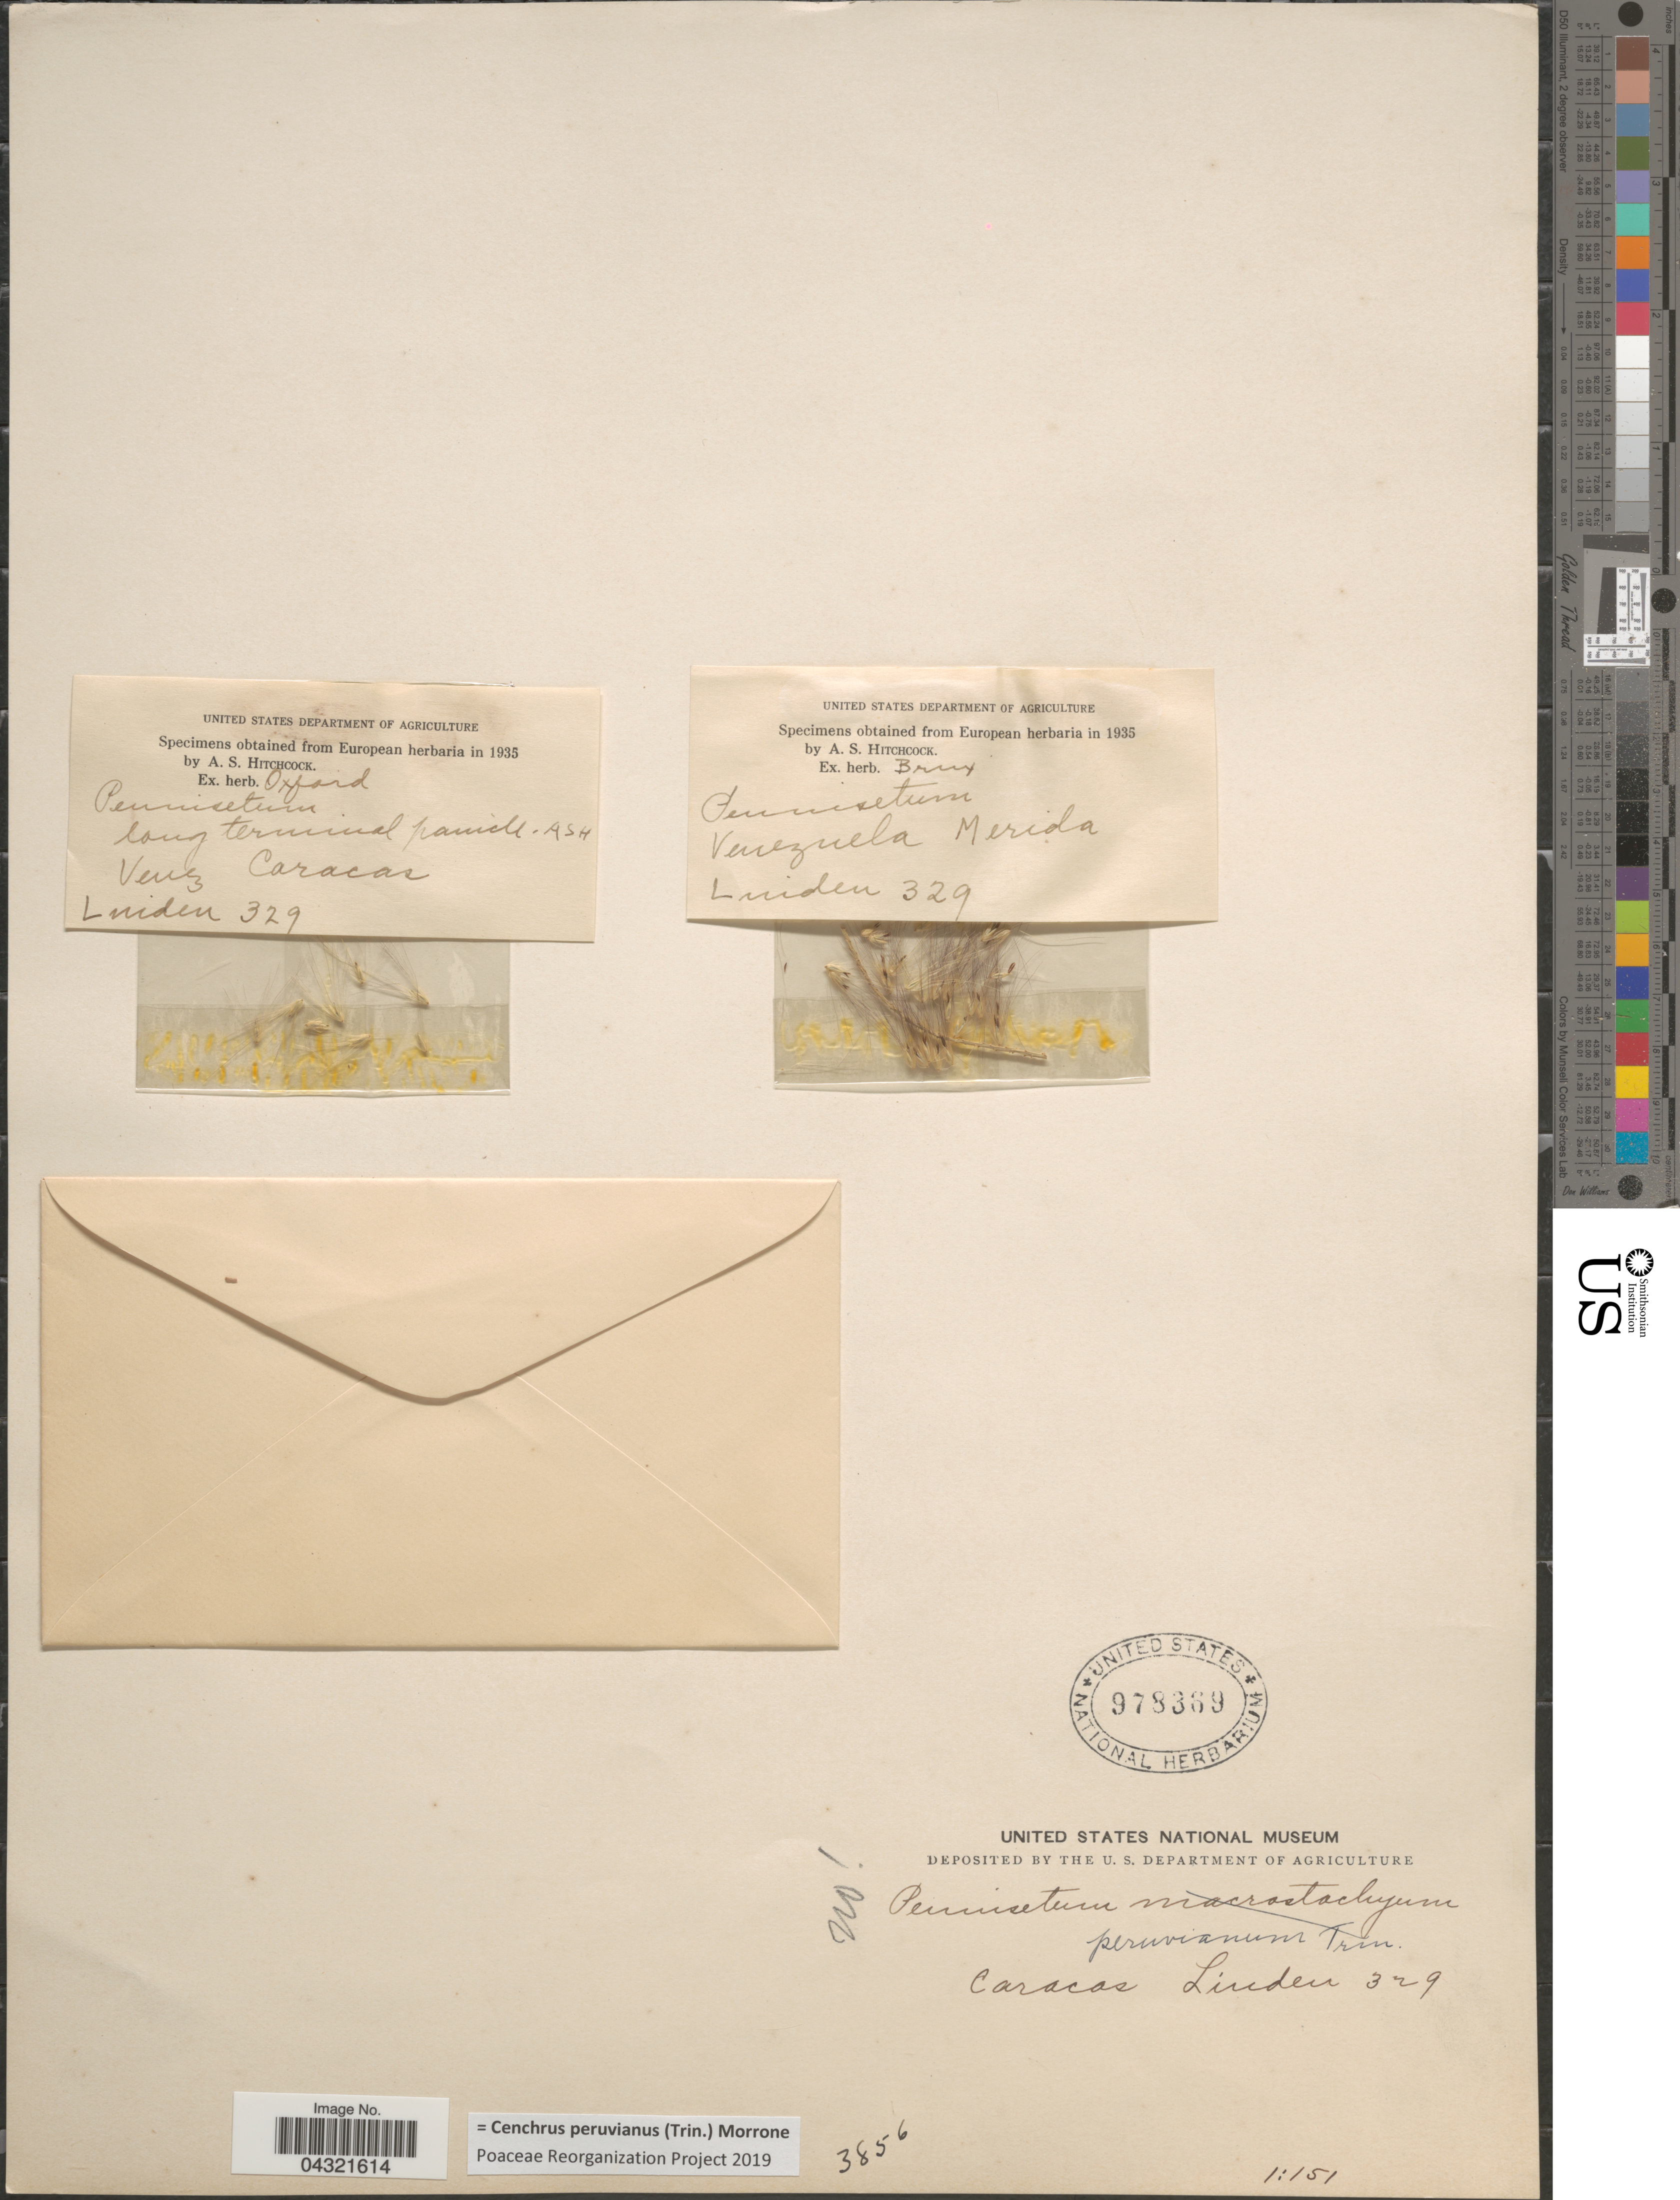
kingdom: Plantae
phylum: Tracheophyta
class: Liliopsida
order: Poales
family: Poaceae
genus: Cenchrus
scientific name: Cenchrus peruvianus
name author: (Trin.) Morrone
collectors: -. Luiden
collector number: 329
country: Venezuela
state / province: Merida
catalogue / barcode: US 978369-2